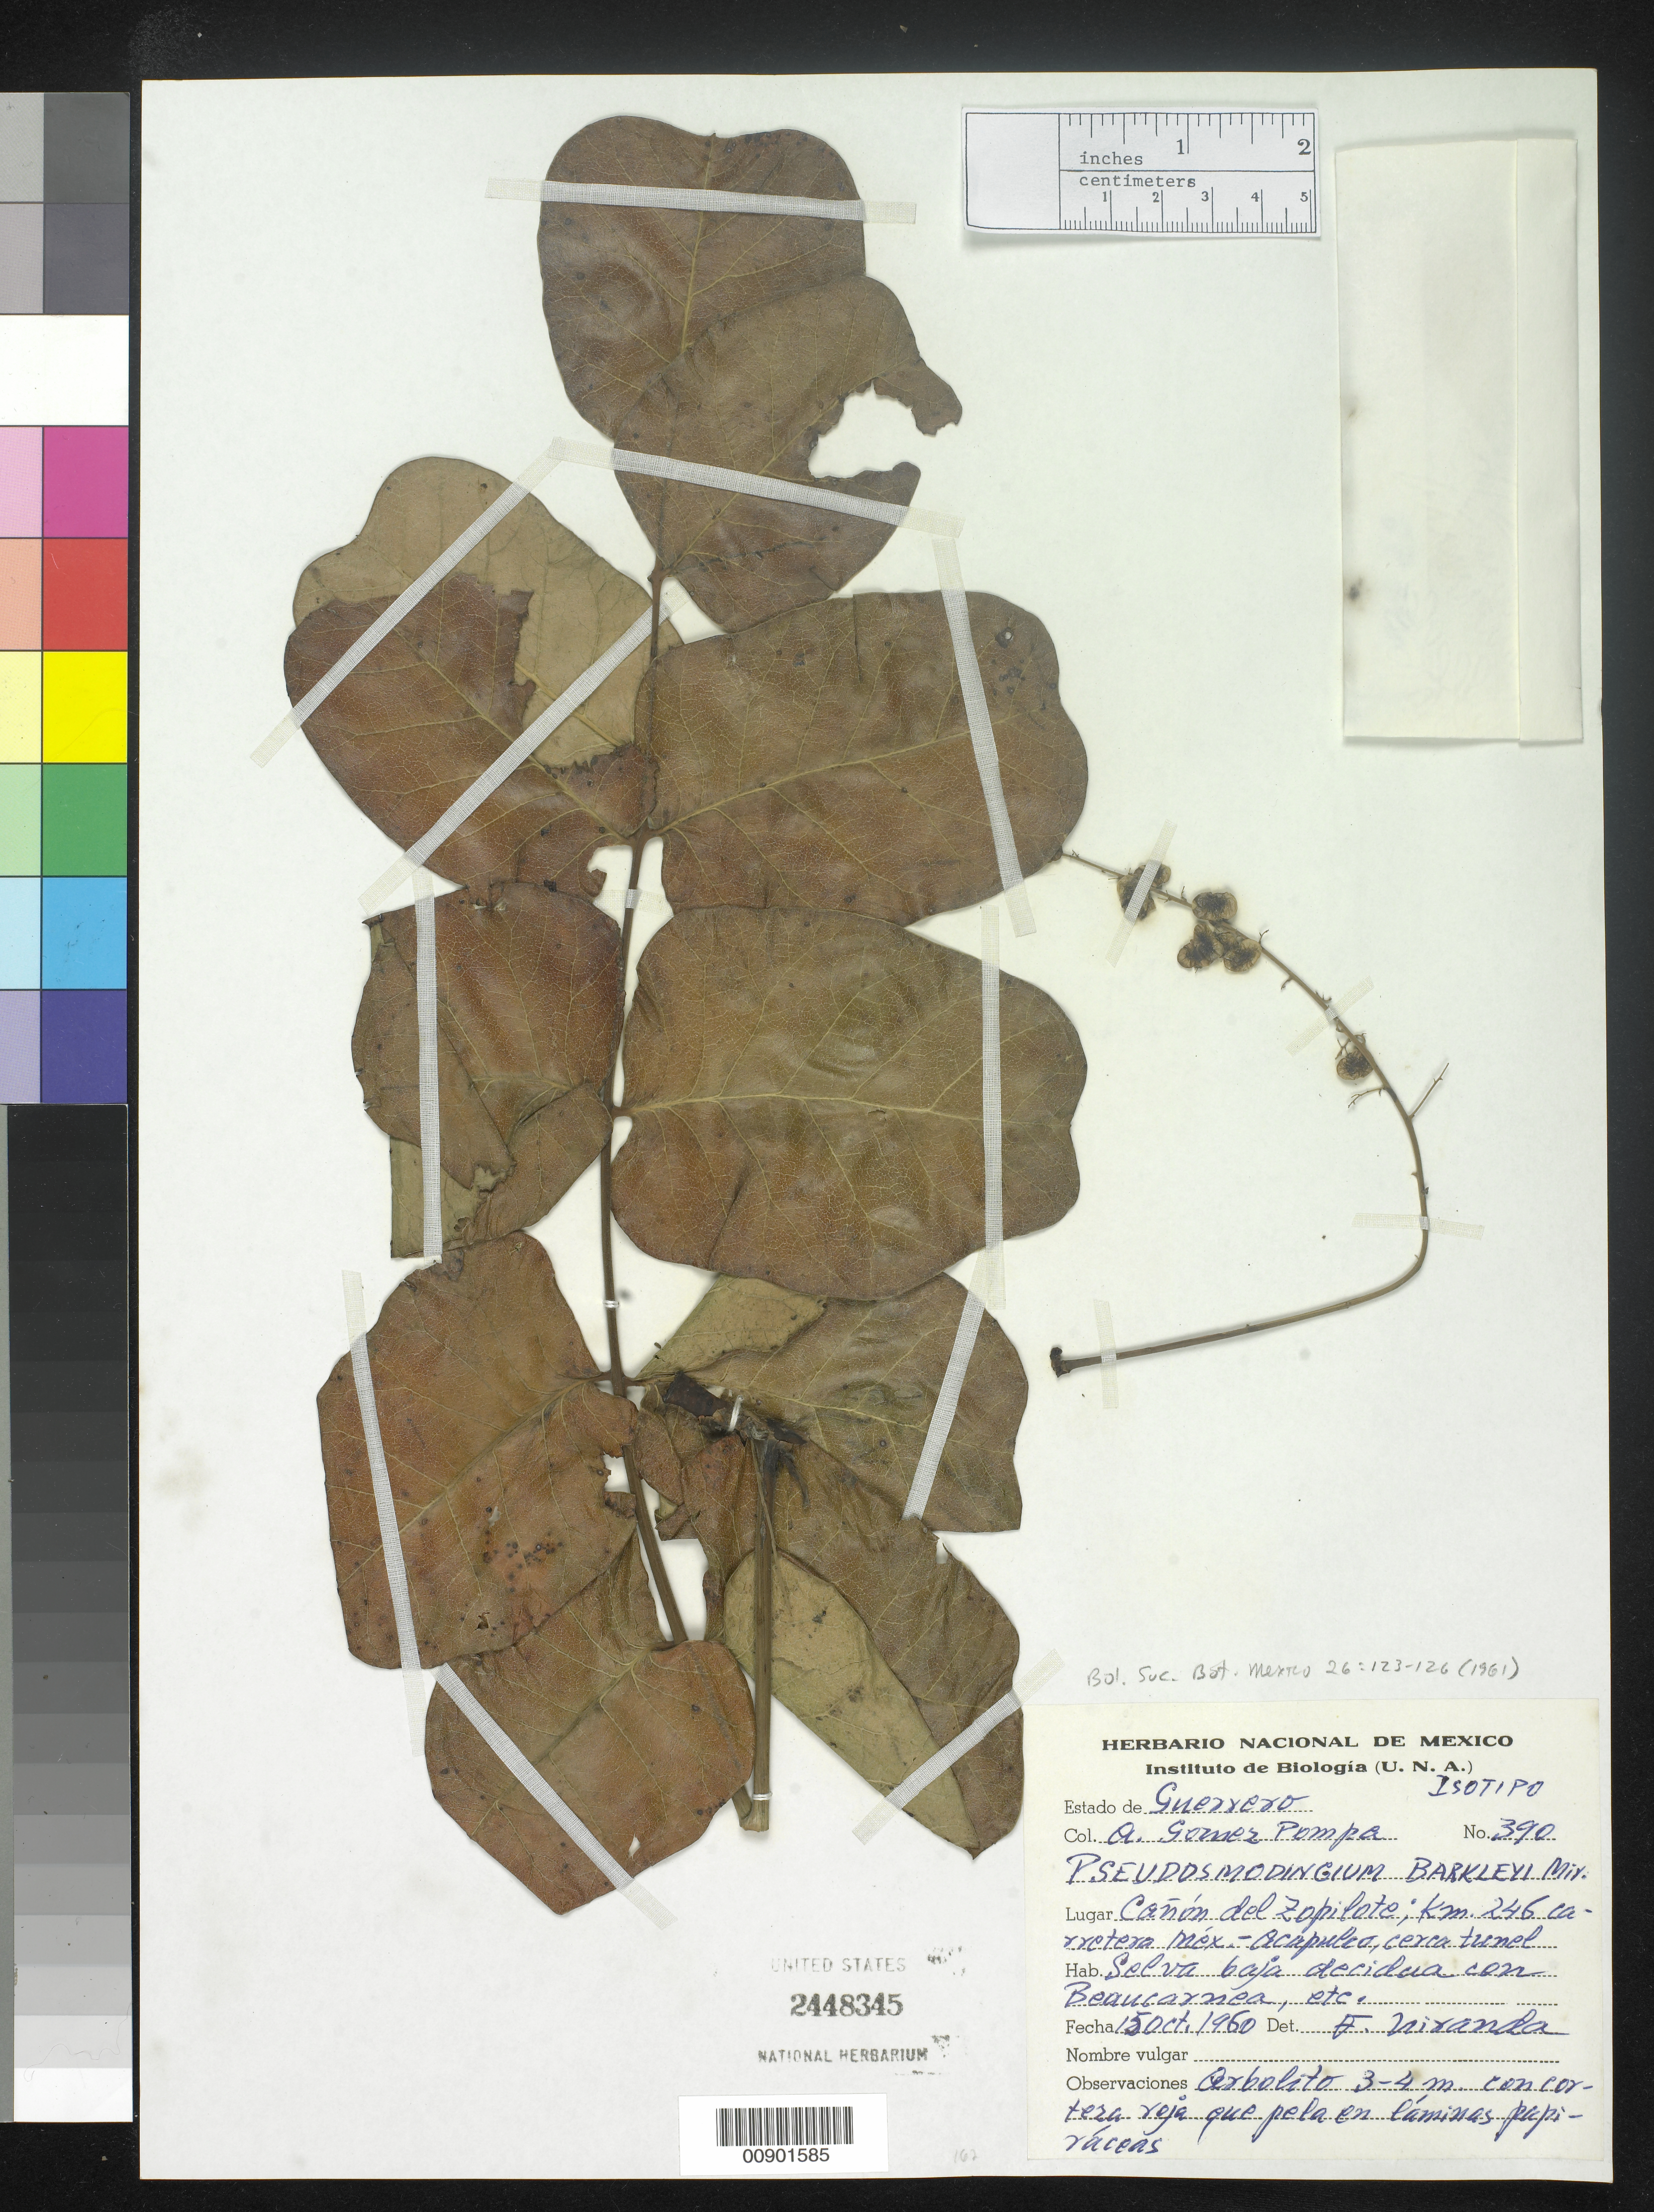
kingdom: Plantae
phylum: Tracheophyta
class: Magnoliopsida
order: Sapindales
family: Anacardiaceae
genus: Pseudosmodingium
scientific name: Pseudosmodingium barkleyi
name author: Miranda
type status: Isotype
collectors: A. Gómez Pompa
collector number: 390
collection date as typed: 15 Oct 1960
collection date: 1960-10-15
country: Mexico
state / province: Guerrero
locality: Cañón del Zopilote; km 246 carretera México-Acapulco, cerca tunel.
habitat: Selva baja decidua con Beaucarnea, etc.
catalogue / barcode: US 2448345